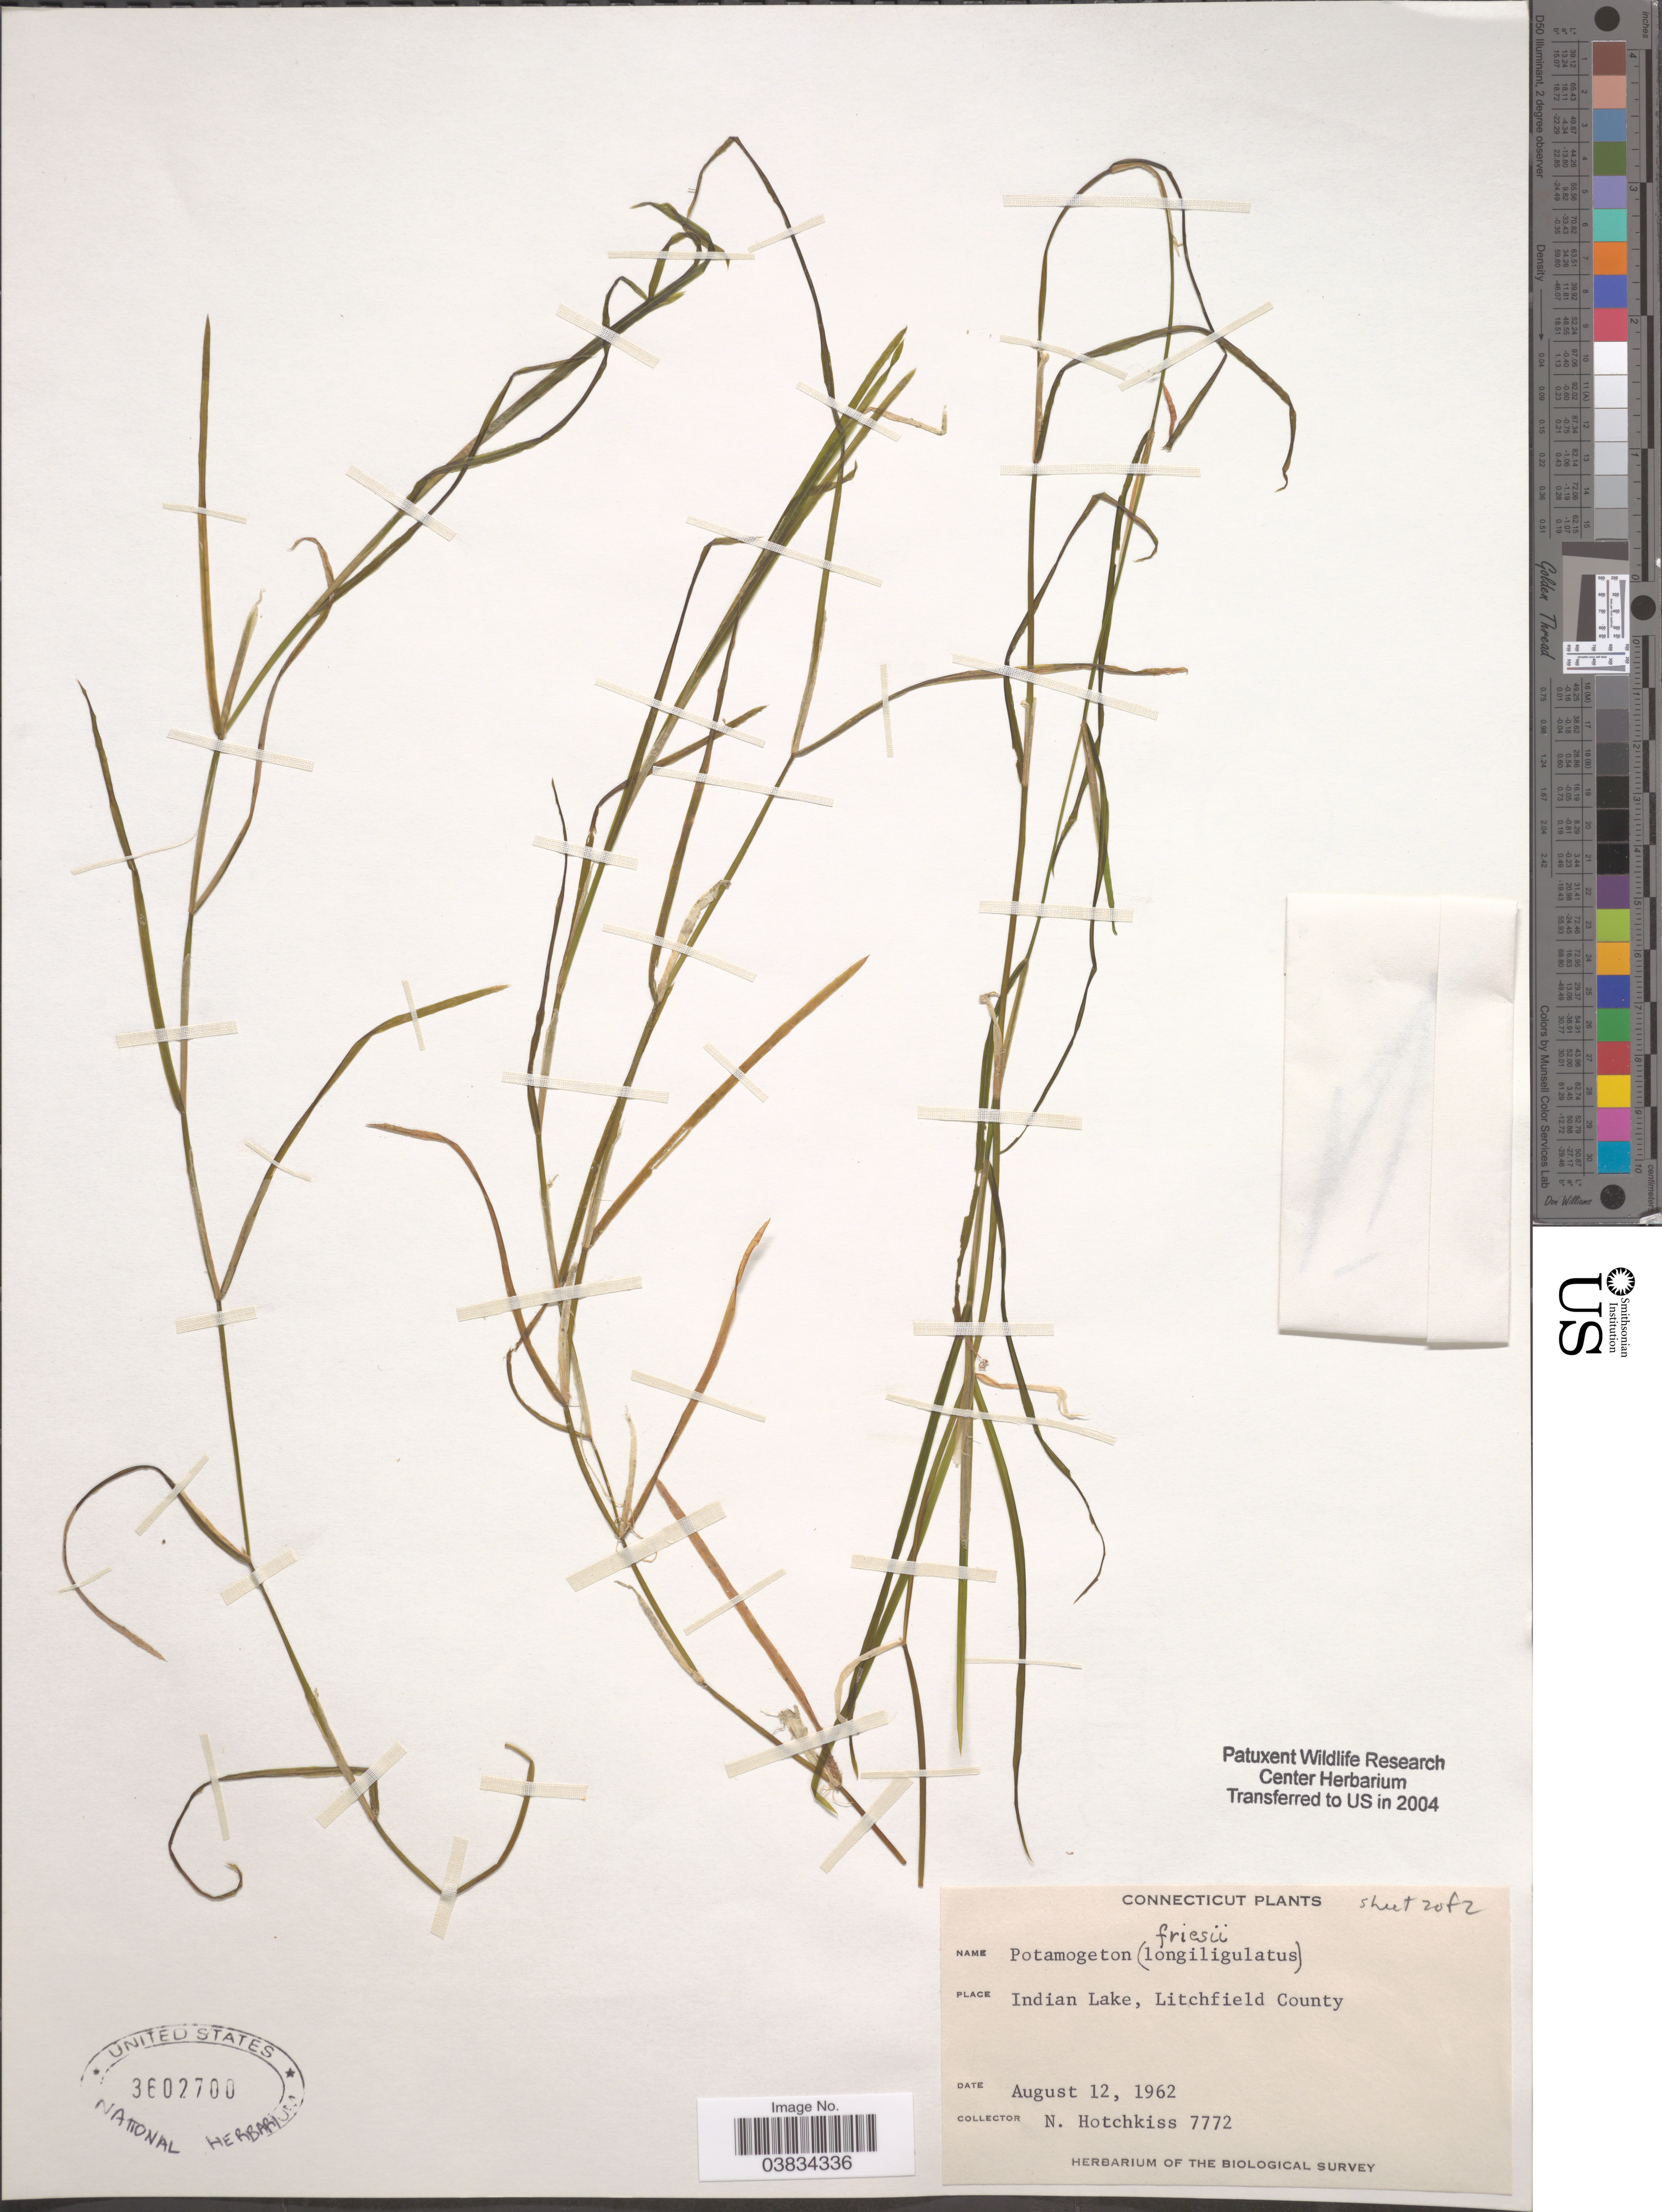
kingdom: Plantae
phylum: Tracheophyta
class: Liliopsida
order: Alismatales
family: Potamogetonaceae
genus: Potamogeton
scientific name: Potamogeton friesii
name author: Rupr.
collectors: N. Hotchkiss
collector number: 7772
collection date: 1962-08-12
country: United States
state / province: Connecticut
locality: Indian Lake, Litchfield County.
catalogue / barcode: US 3602700